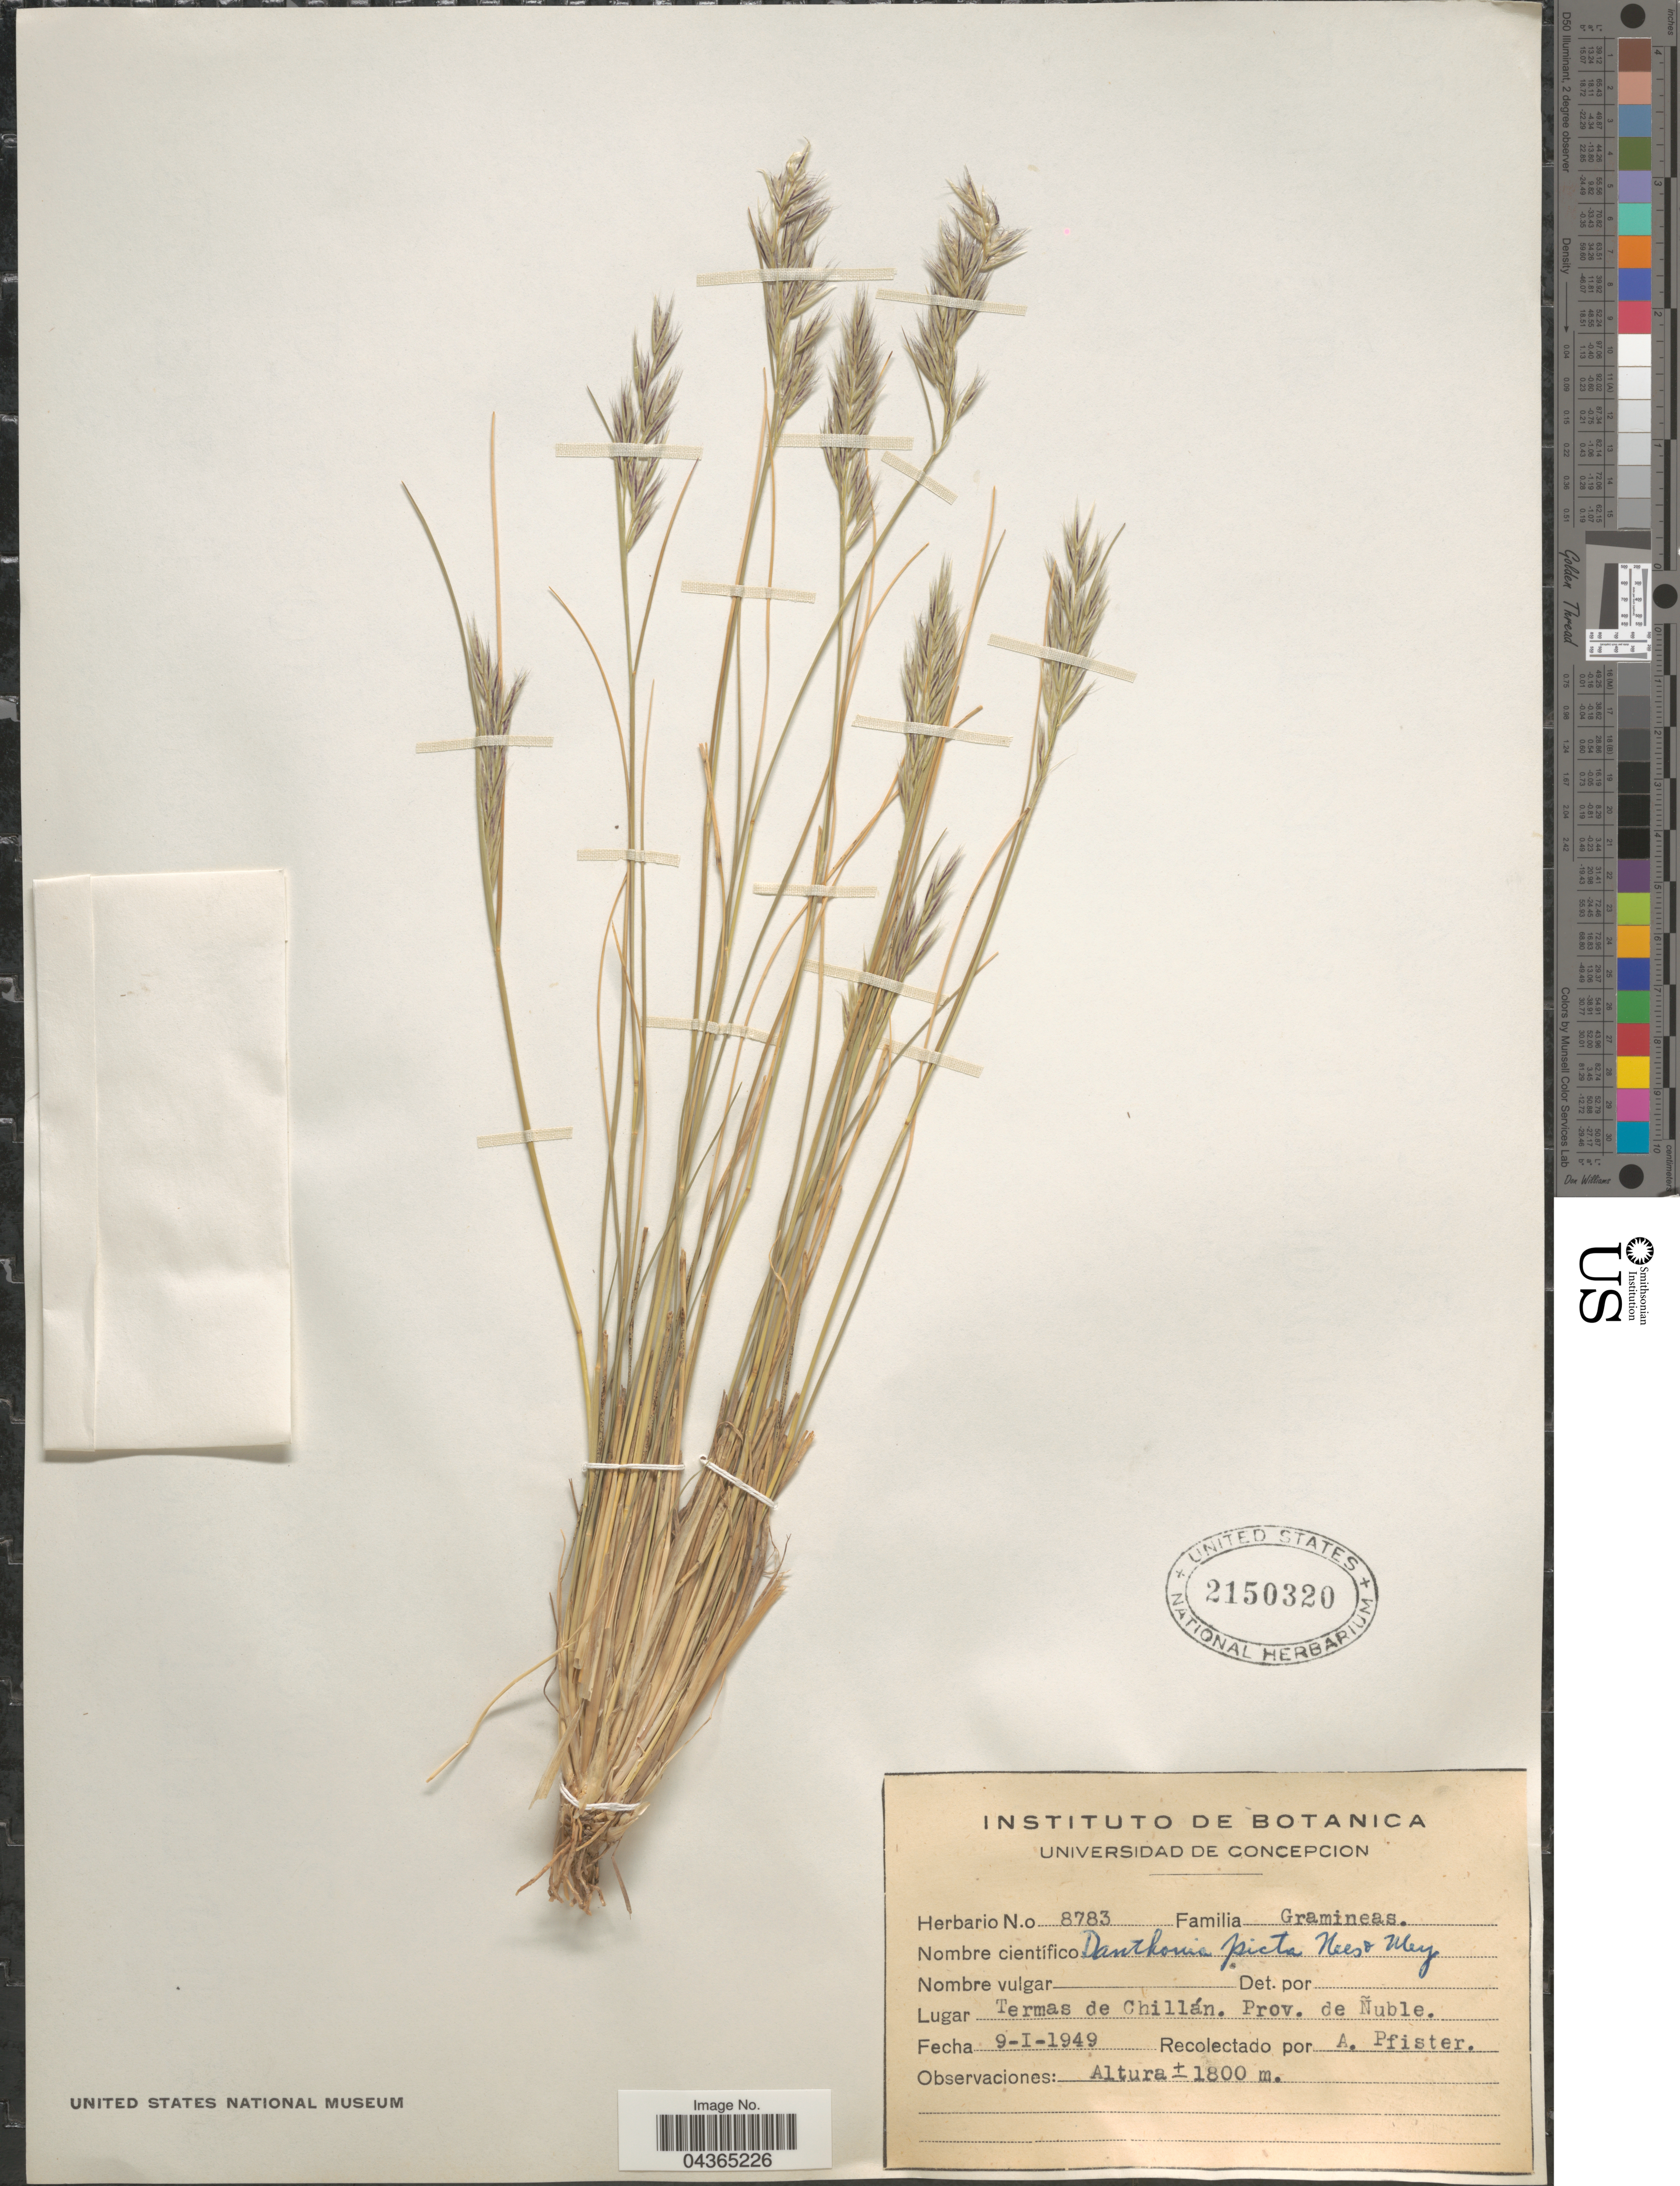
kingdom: Plantae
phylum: Tracheophyta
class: Liliopsida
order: Poales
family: Poaceae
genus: Rytidosperma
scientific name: Rytidosperma pictum var. pictum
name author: (Nees & Meyen) Nicora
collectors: A. Pfister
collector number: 8783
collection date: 1949-01-09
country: Chile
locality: Termas de Chillán. Prov. de Ñuble.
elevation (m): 1800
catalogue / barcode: US 2150320